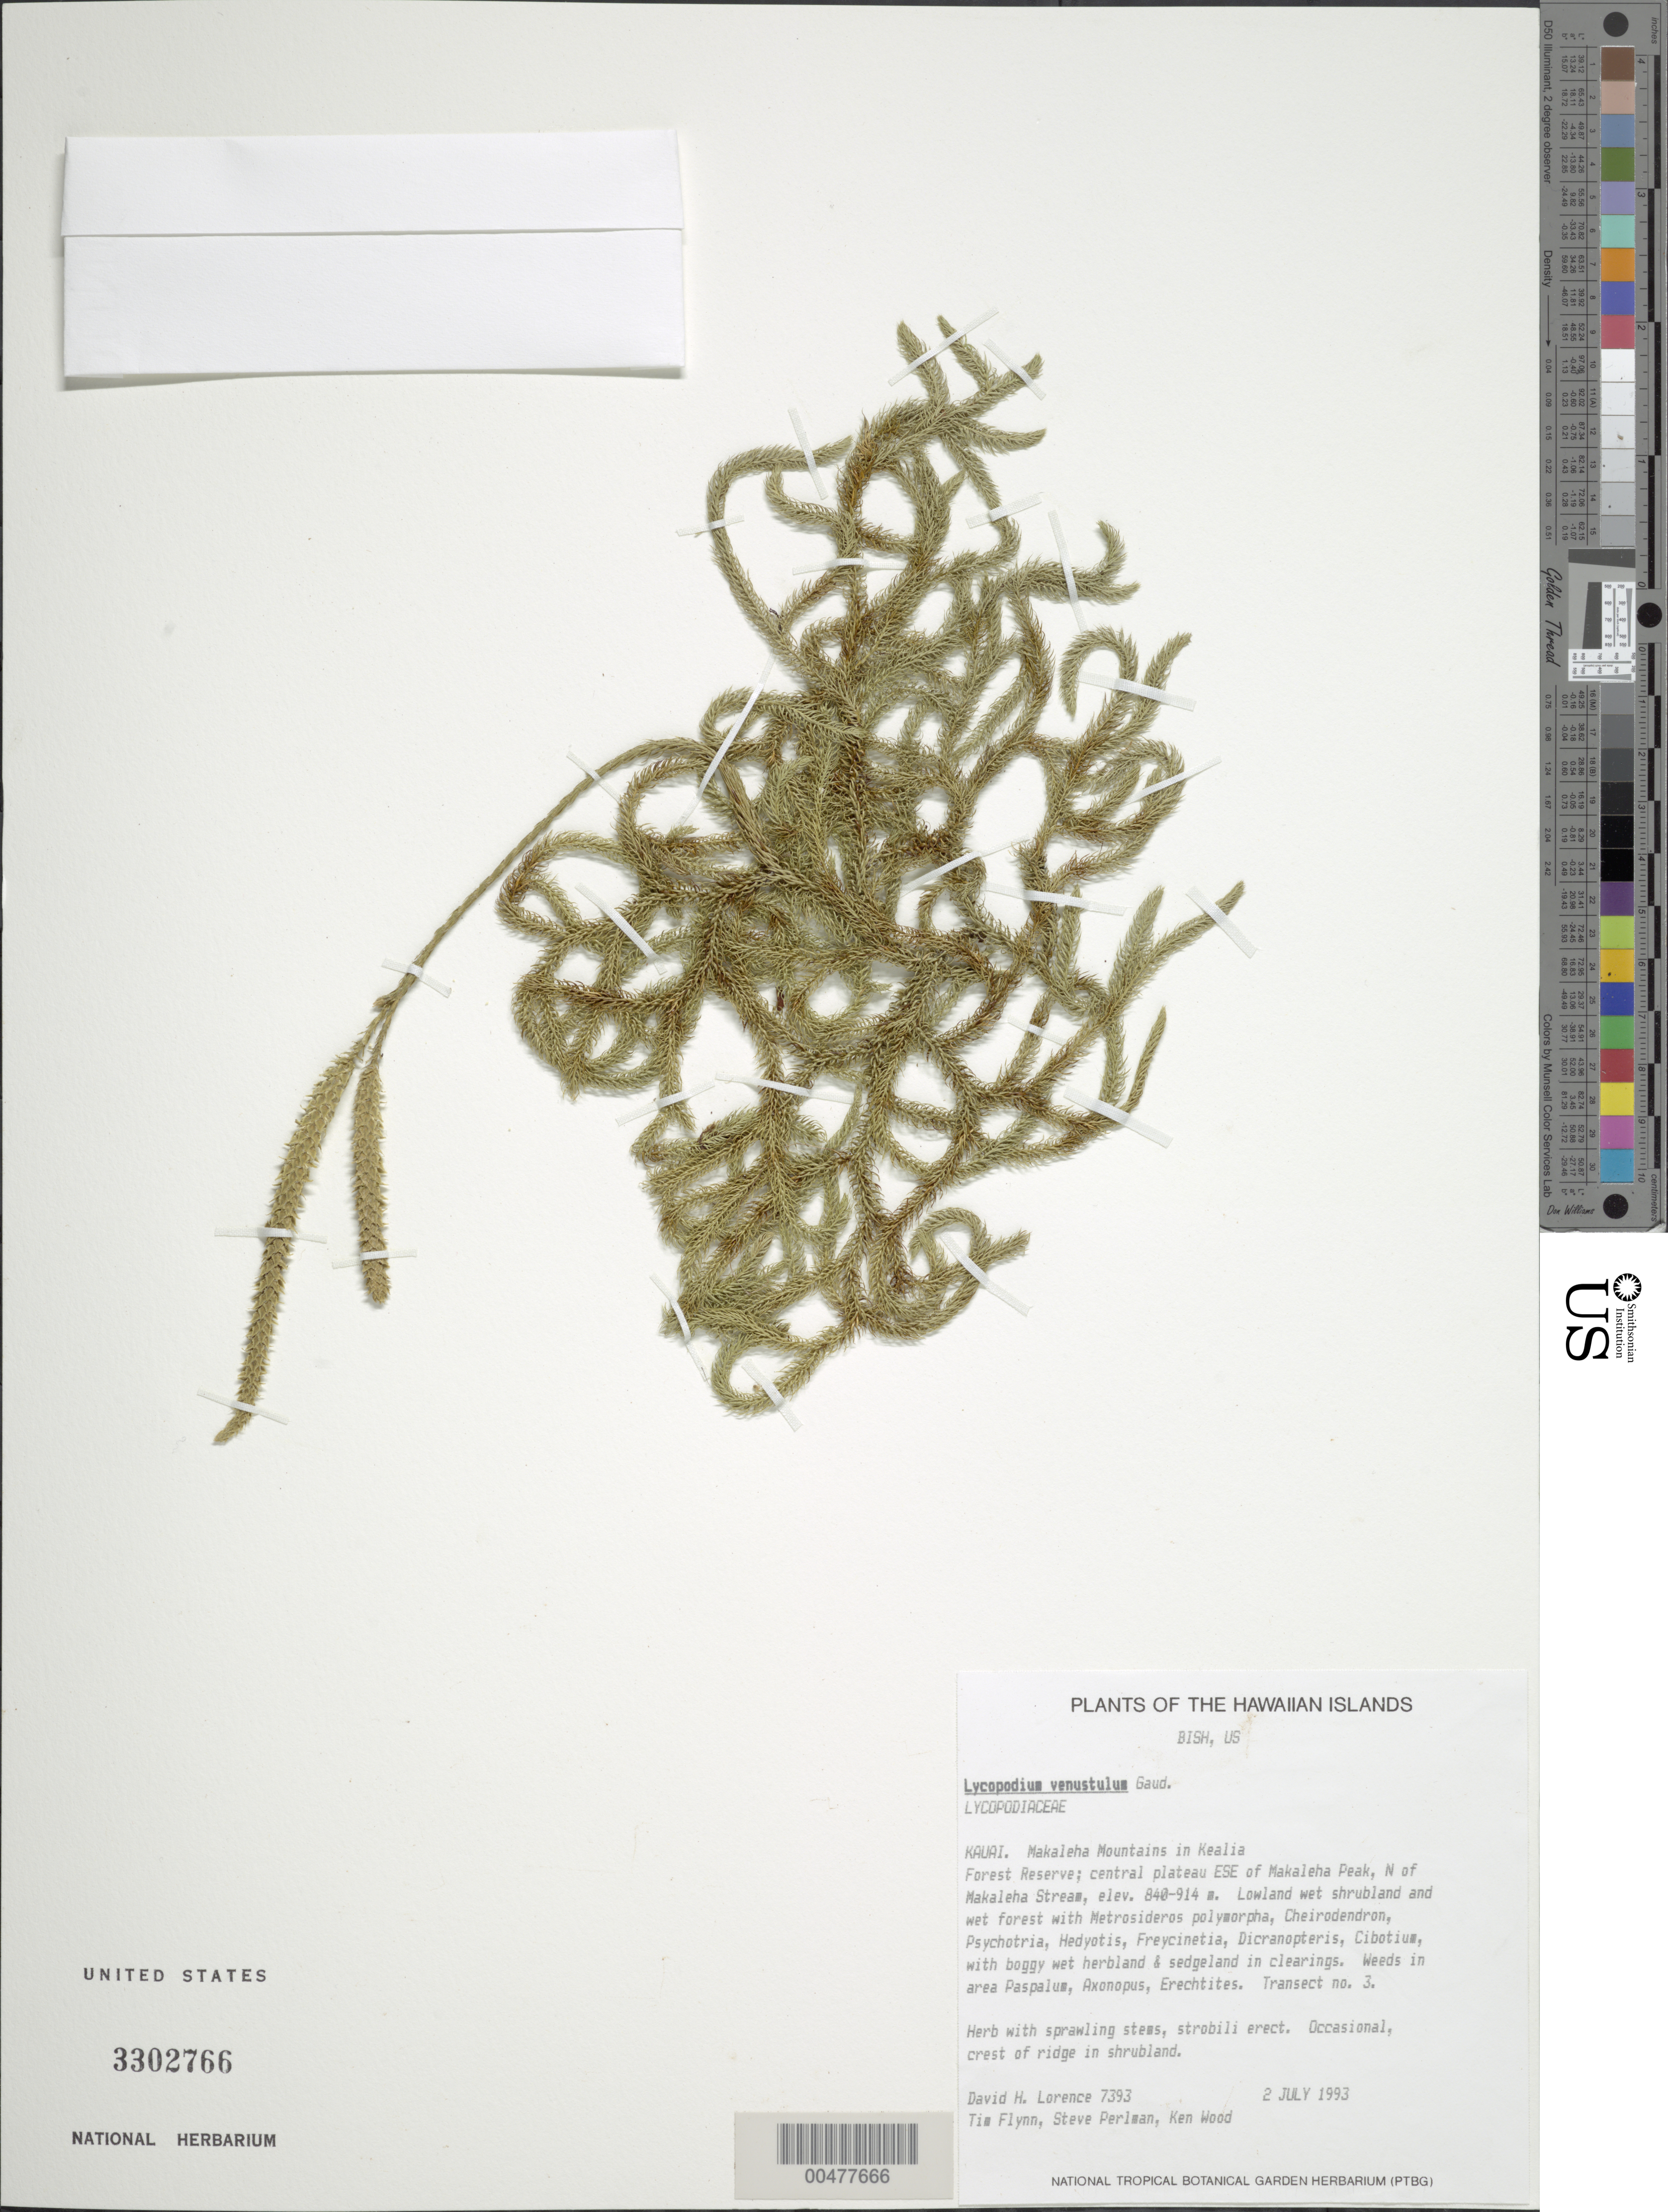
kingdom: Plantae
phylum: Tracheophyta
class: Lycopodiopsida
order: Lycopodiales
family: Lycopodiaceae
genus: Lycopodium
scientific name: Lycopodium venustulum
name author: Gaudich.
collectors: D. Lorence, T. W. Flynn, S. P. Perlman & K. Wood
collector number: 7393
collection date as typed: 2 Jul 1993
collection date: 1993-07-02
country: United States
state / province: Hawaii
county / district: Kauai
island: Kaua'i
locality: Makaleha Mts in Kealia Forest Reserve, central plateau ESE of Makaleha Peak, N of Makaleha Stream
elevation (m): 840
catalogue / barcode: US 3302766